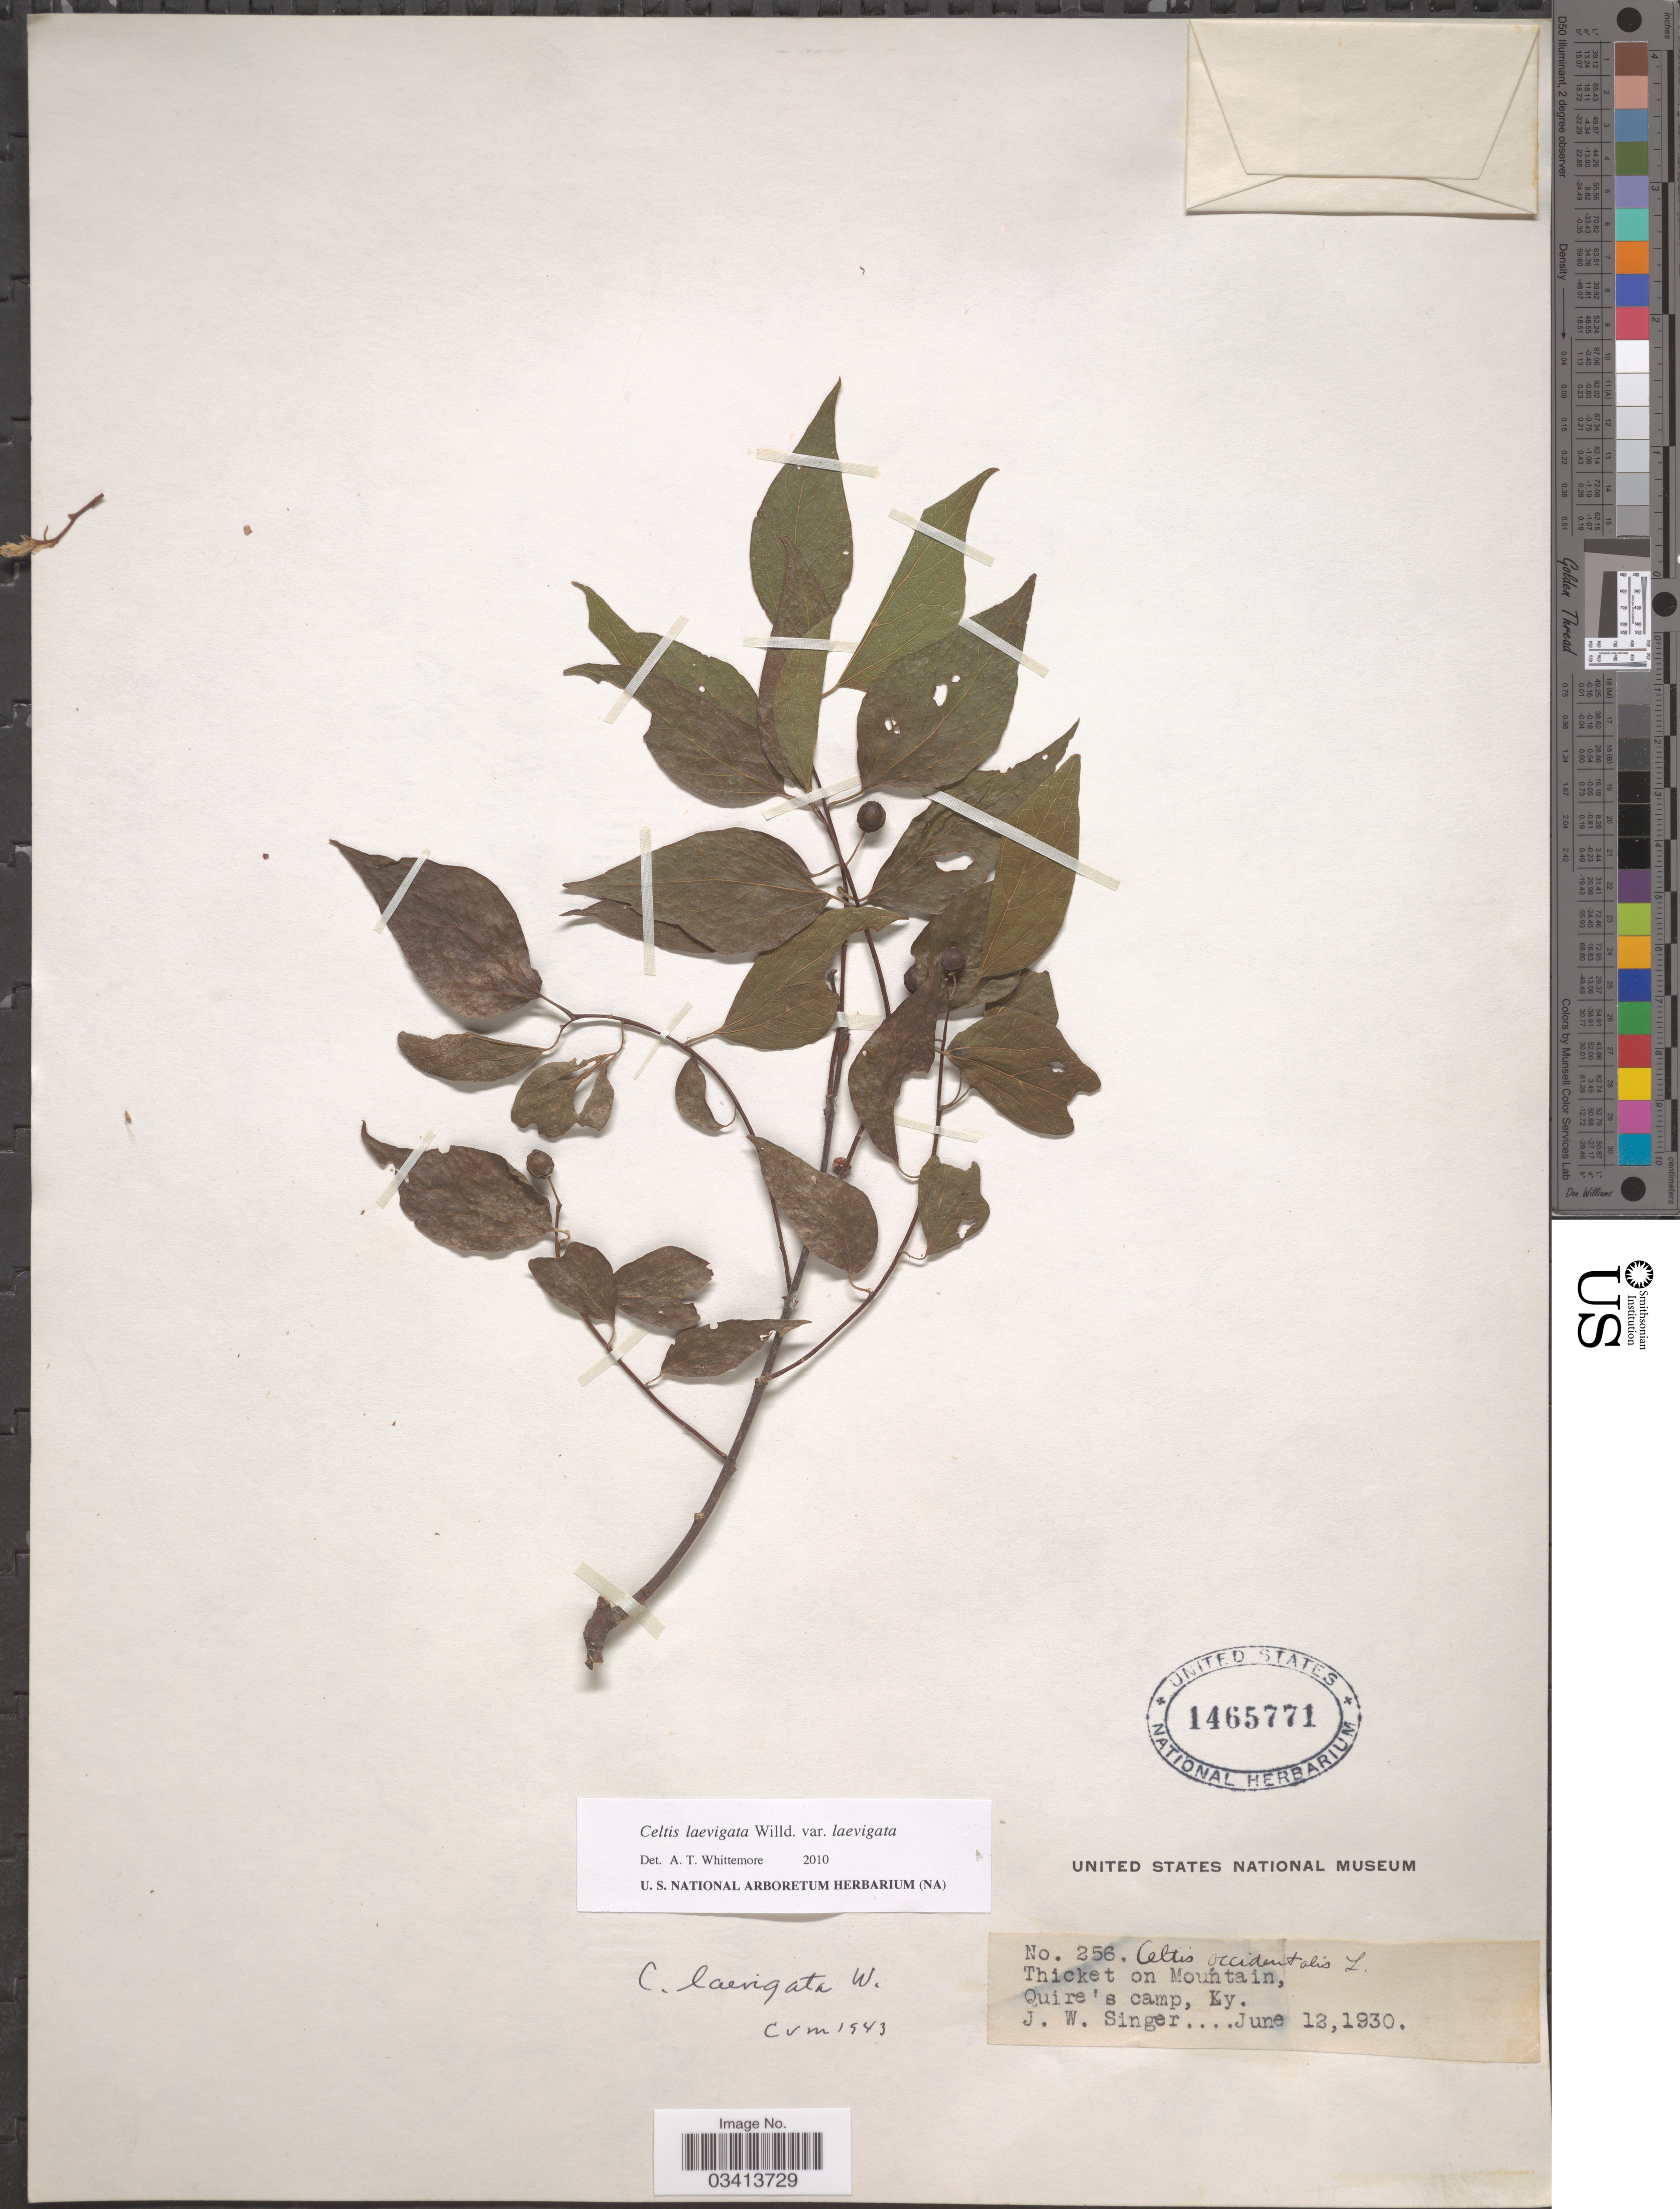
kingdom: Plantae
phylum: Tracheophyta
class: Magnoliopsida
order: Rosales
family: Cannabaceae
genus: Celtis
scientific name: Celtis laevigata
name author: Willd.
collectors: J. EW. Singer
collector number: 256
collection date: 1930-06-12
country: United States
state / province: Kentucky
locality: Thicket on Mountain, Quire's camp.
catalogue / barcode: US 1465771